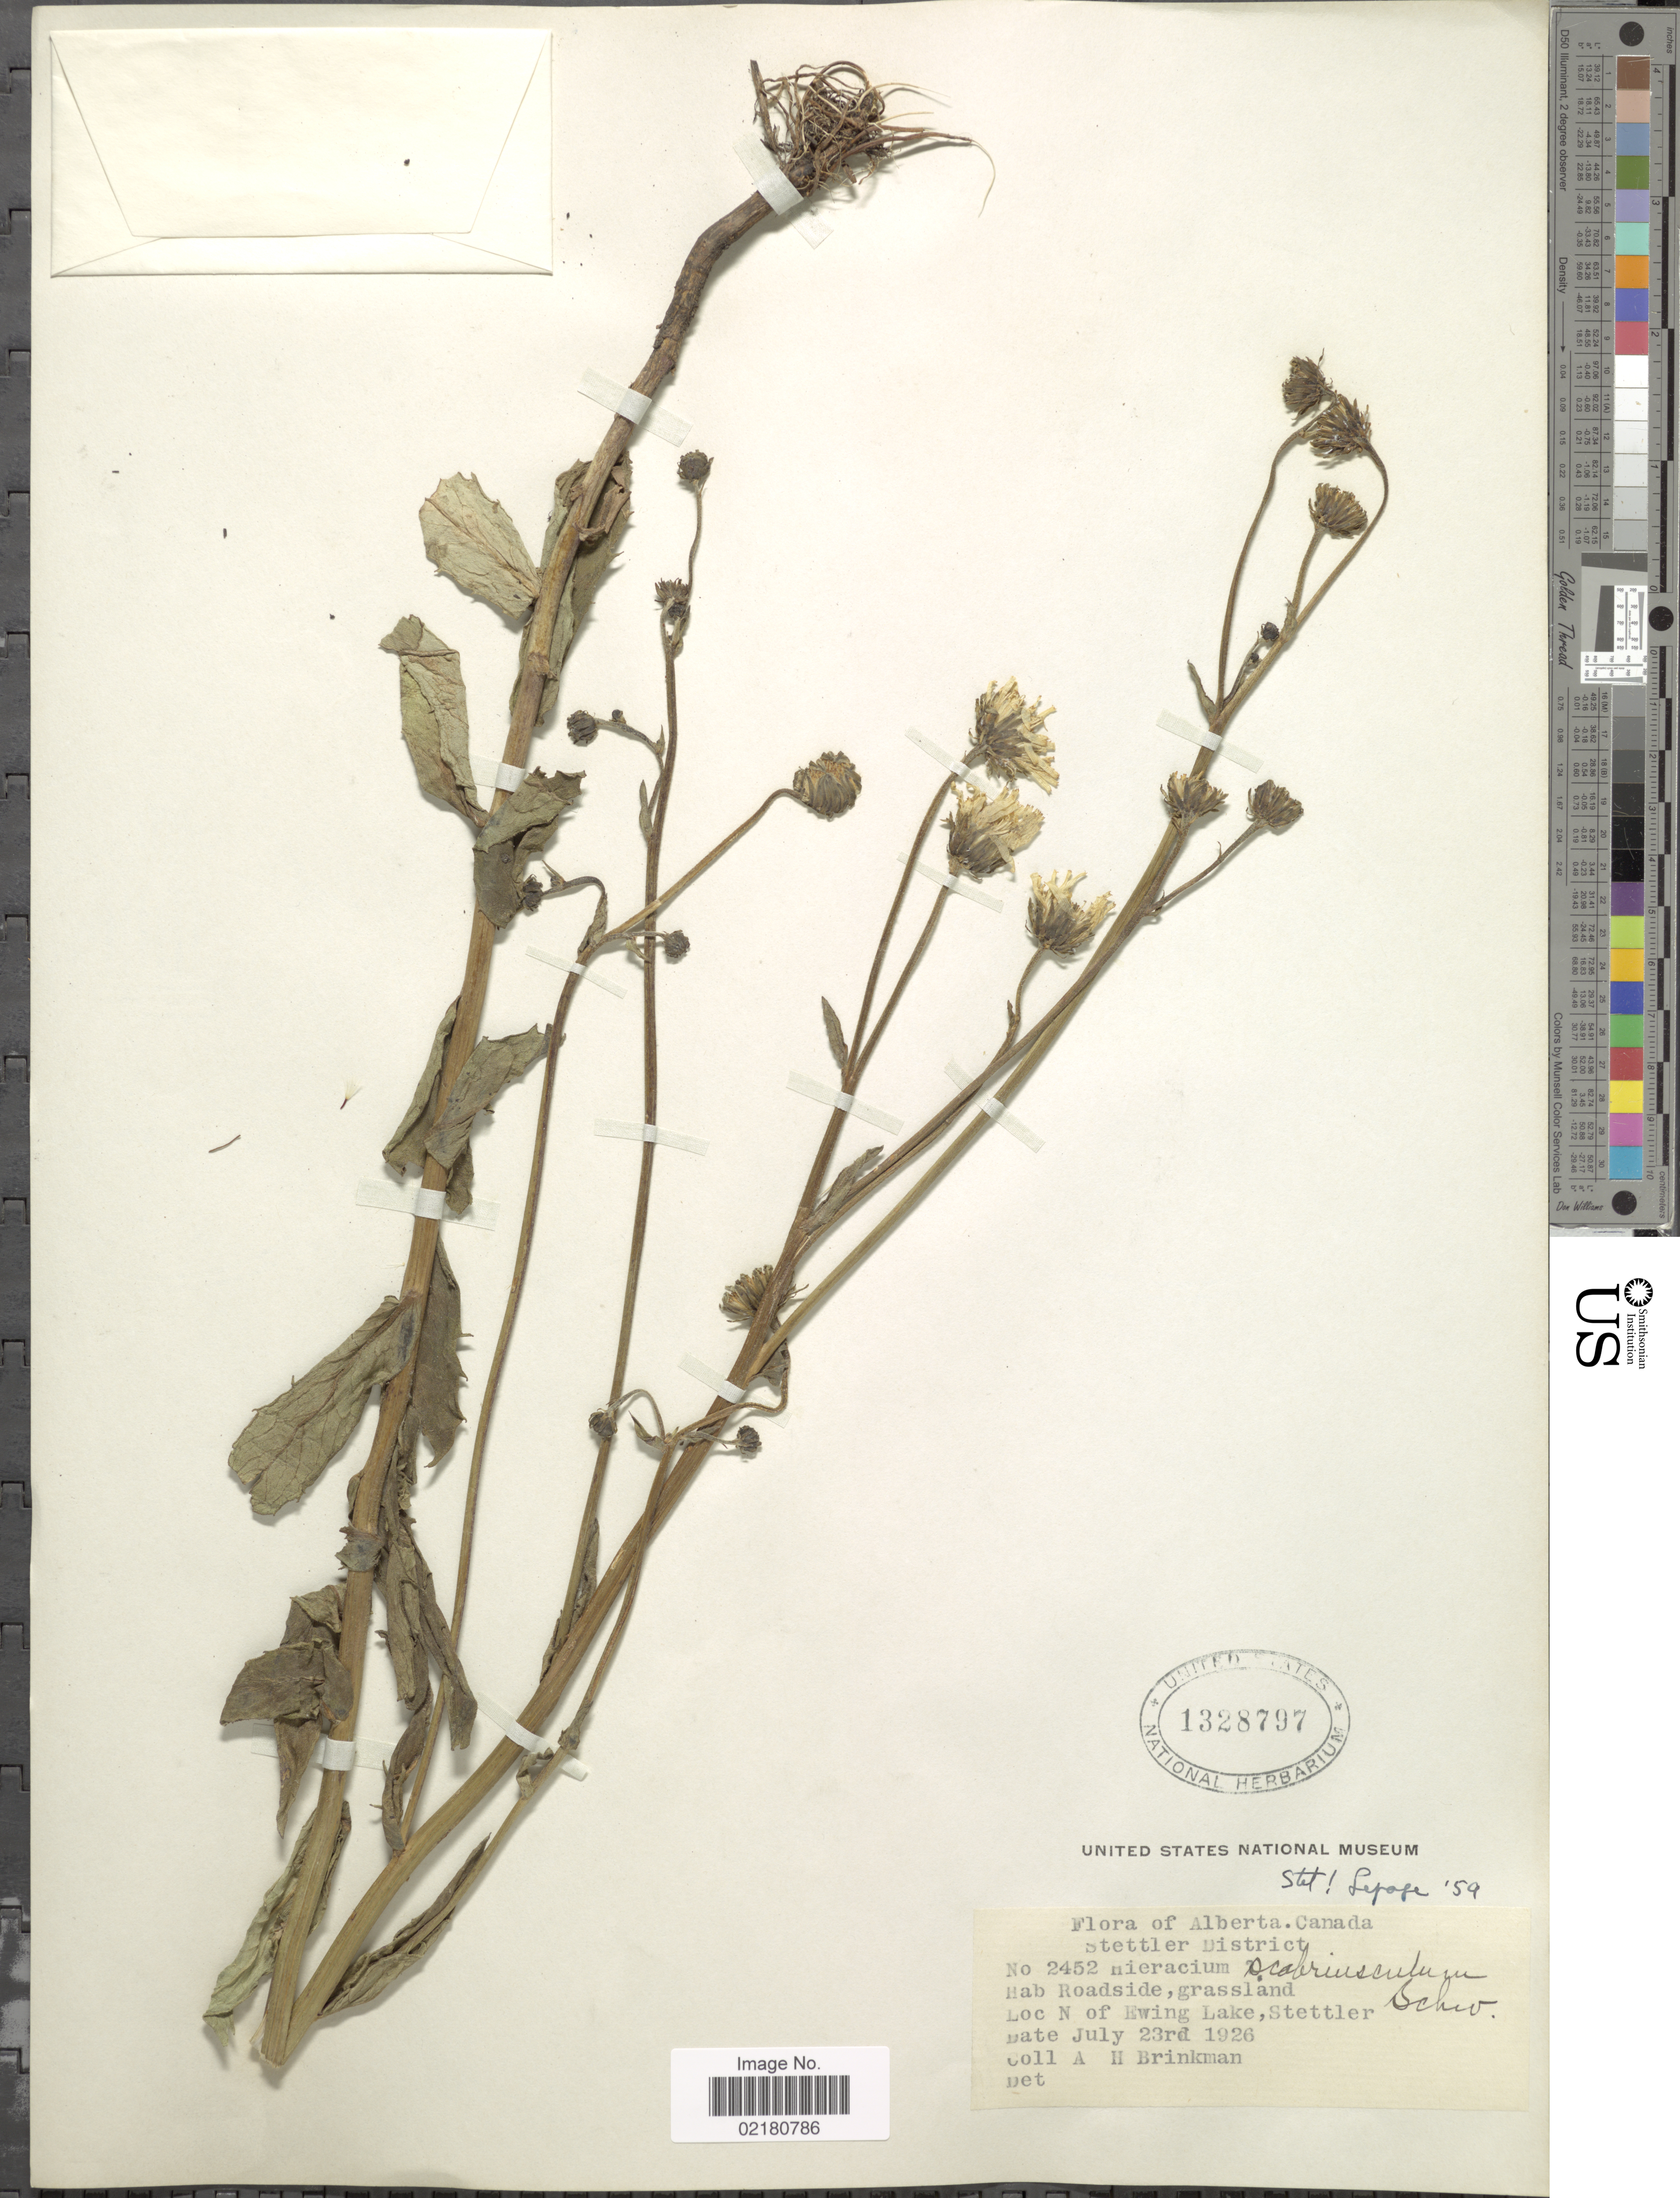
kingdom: Plantae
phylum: Tracheophyta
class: Magnoliopsida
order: Asterales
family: Asteraceae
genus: Hieracium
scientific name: Hieracium umbellatum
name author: L.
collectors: A. Brinkman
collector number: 2452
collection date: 1926-07-23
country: Canada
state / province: Alberta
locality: Alberta, Canada, Stettler District, Roadside, grassland, N of Ewing Lake, Stettler.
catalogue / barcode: US 1328797